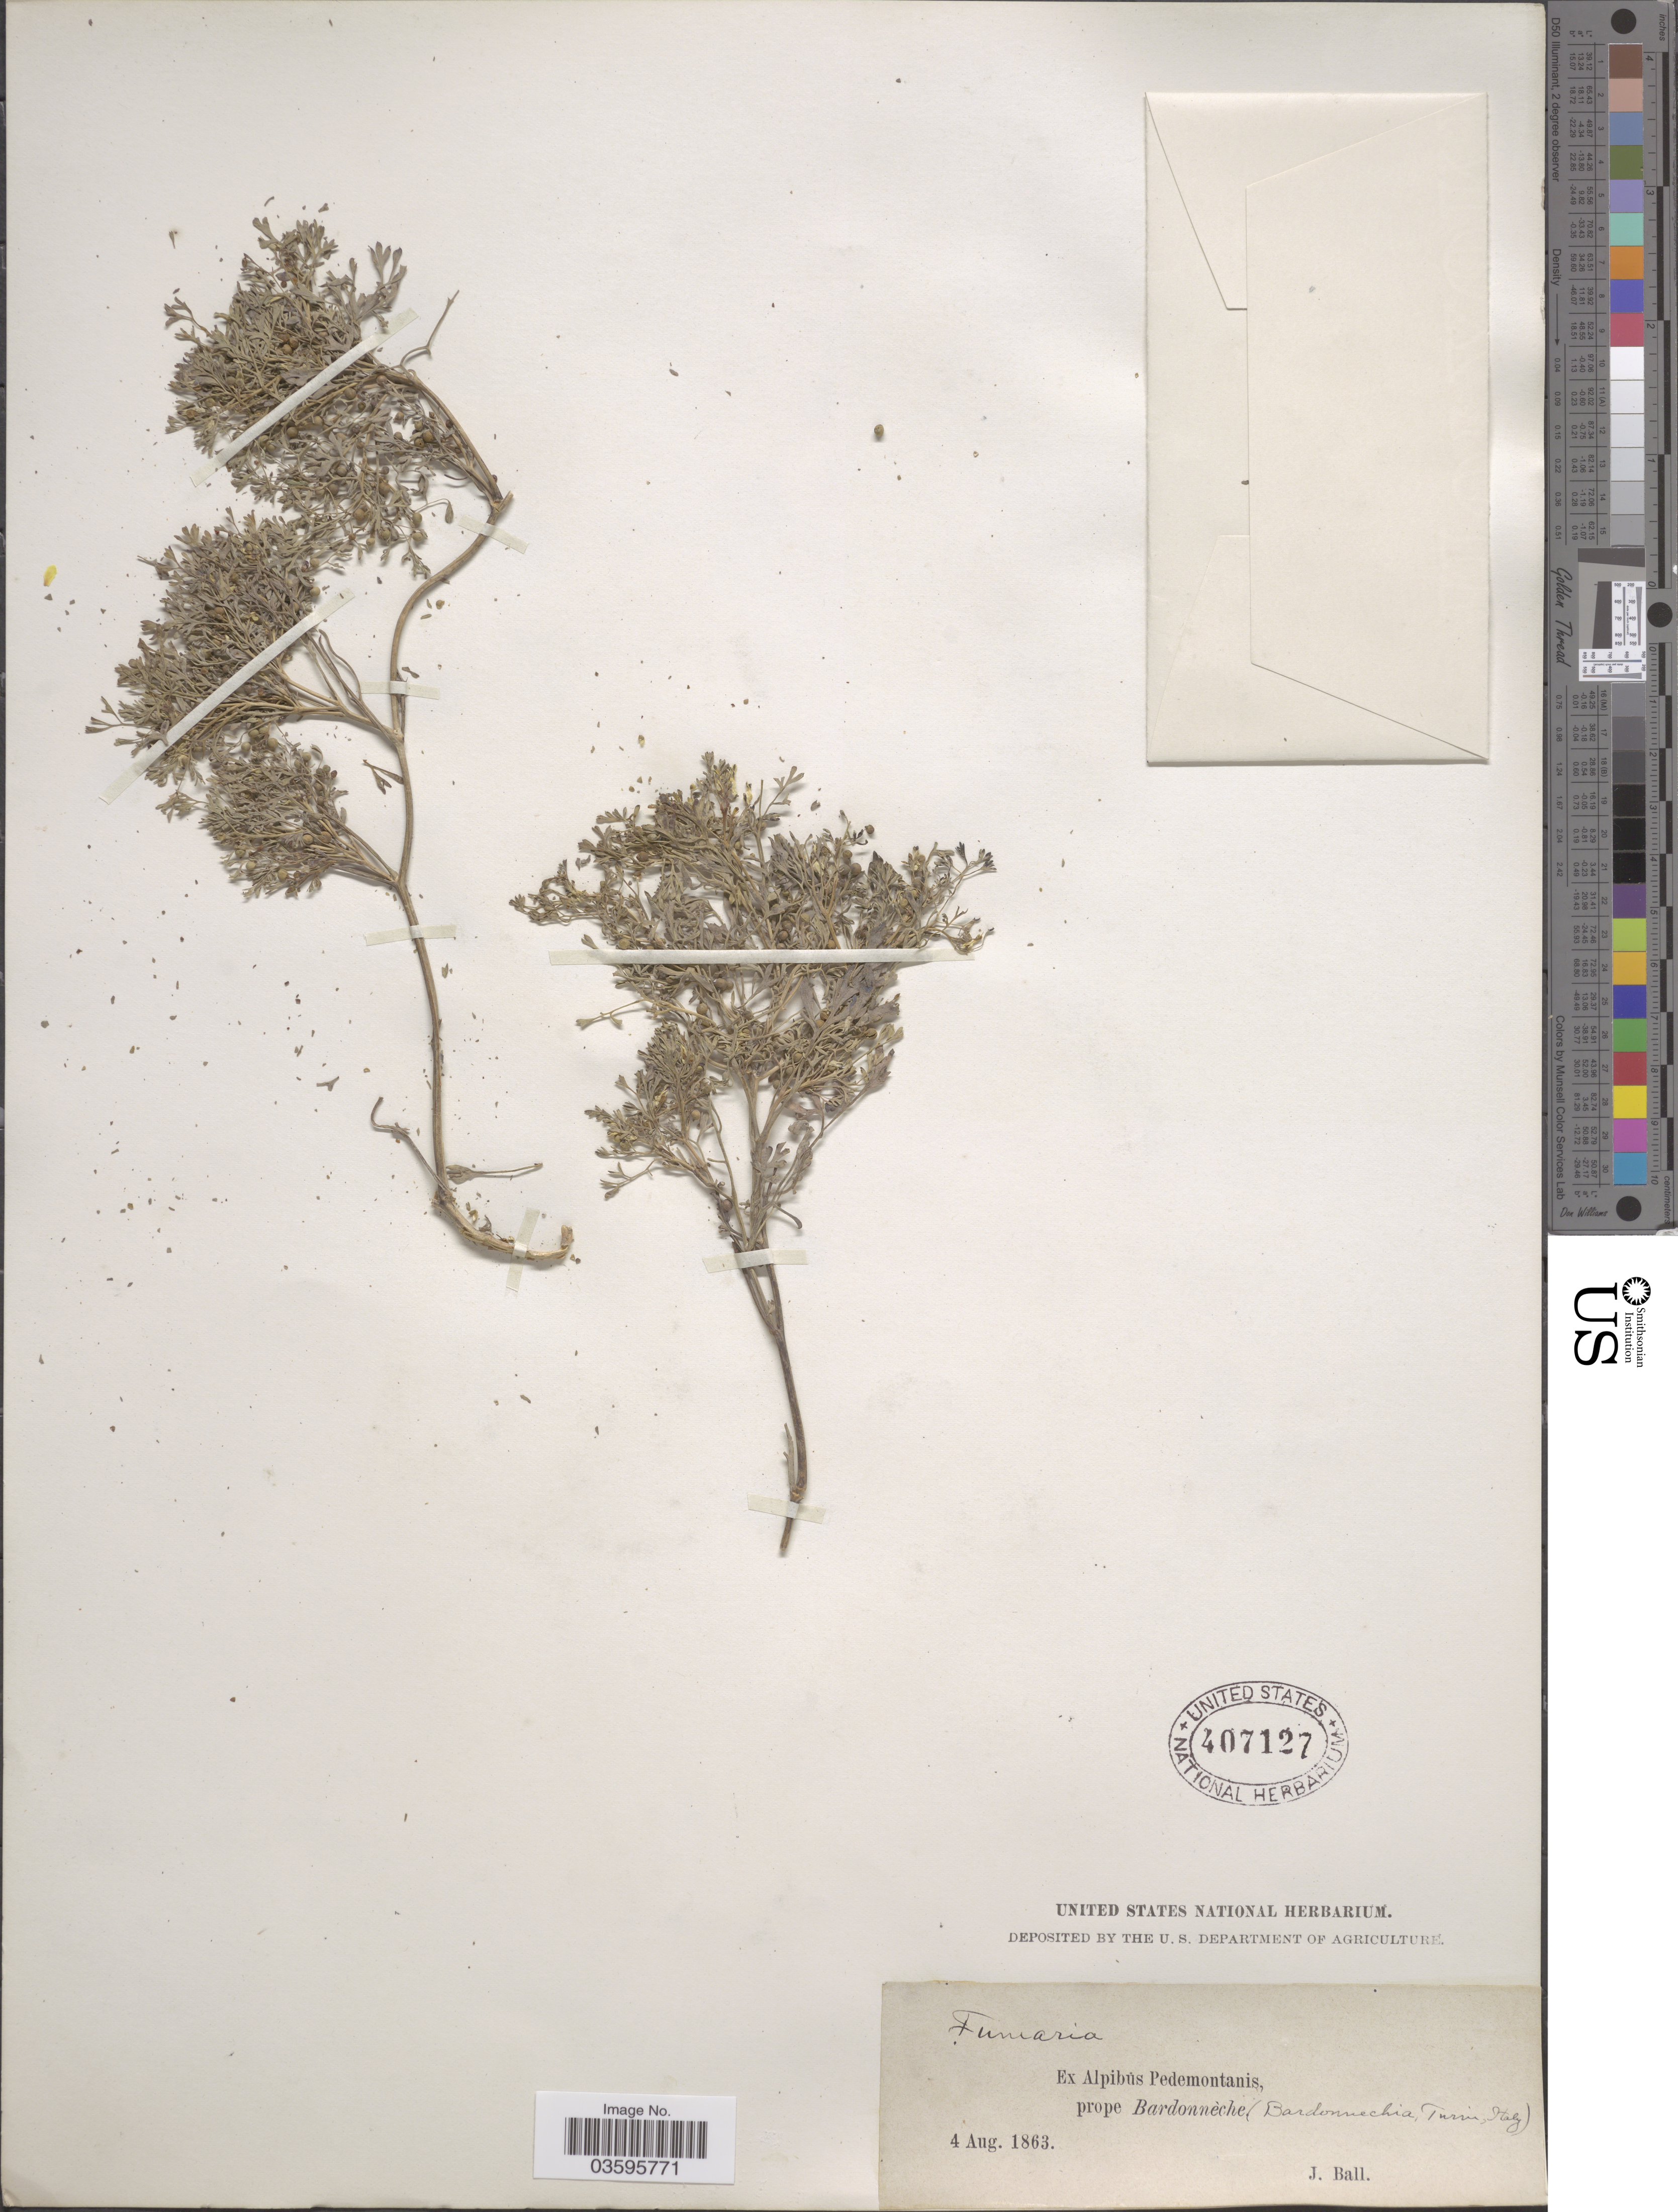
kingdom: Plantae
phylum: Tracheophyta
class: Magnoliopsida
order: Ranunculales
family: Papaveraceae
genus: Fumaria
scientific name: Fumaria sp.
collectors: J. Ball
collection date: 1863-08-04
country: Italy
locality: Ex Alpibus Pedemontanis, prope Bardonnèche. (Bardonnechia, Turin).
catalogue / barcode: US 407127